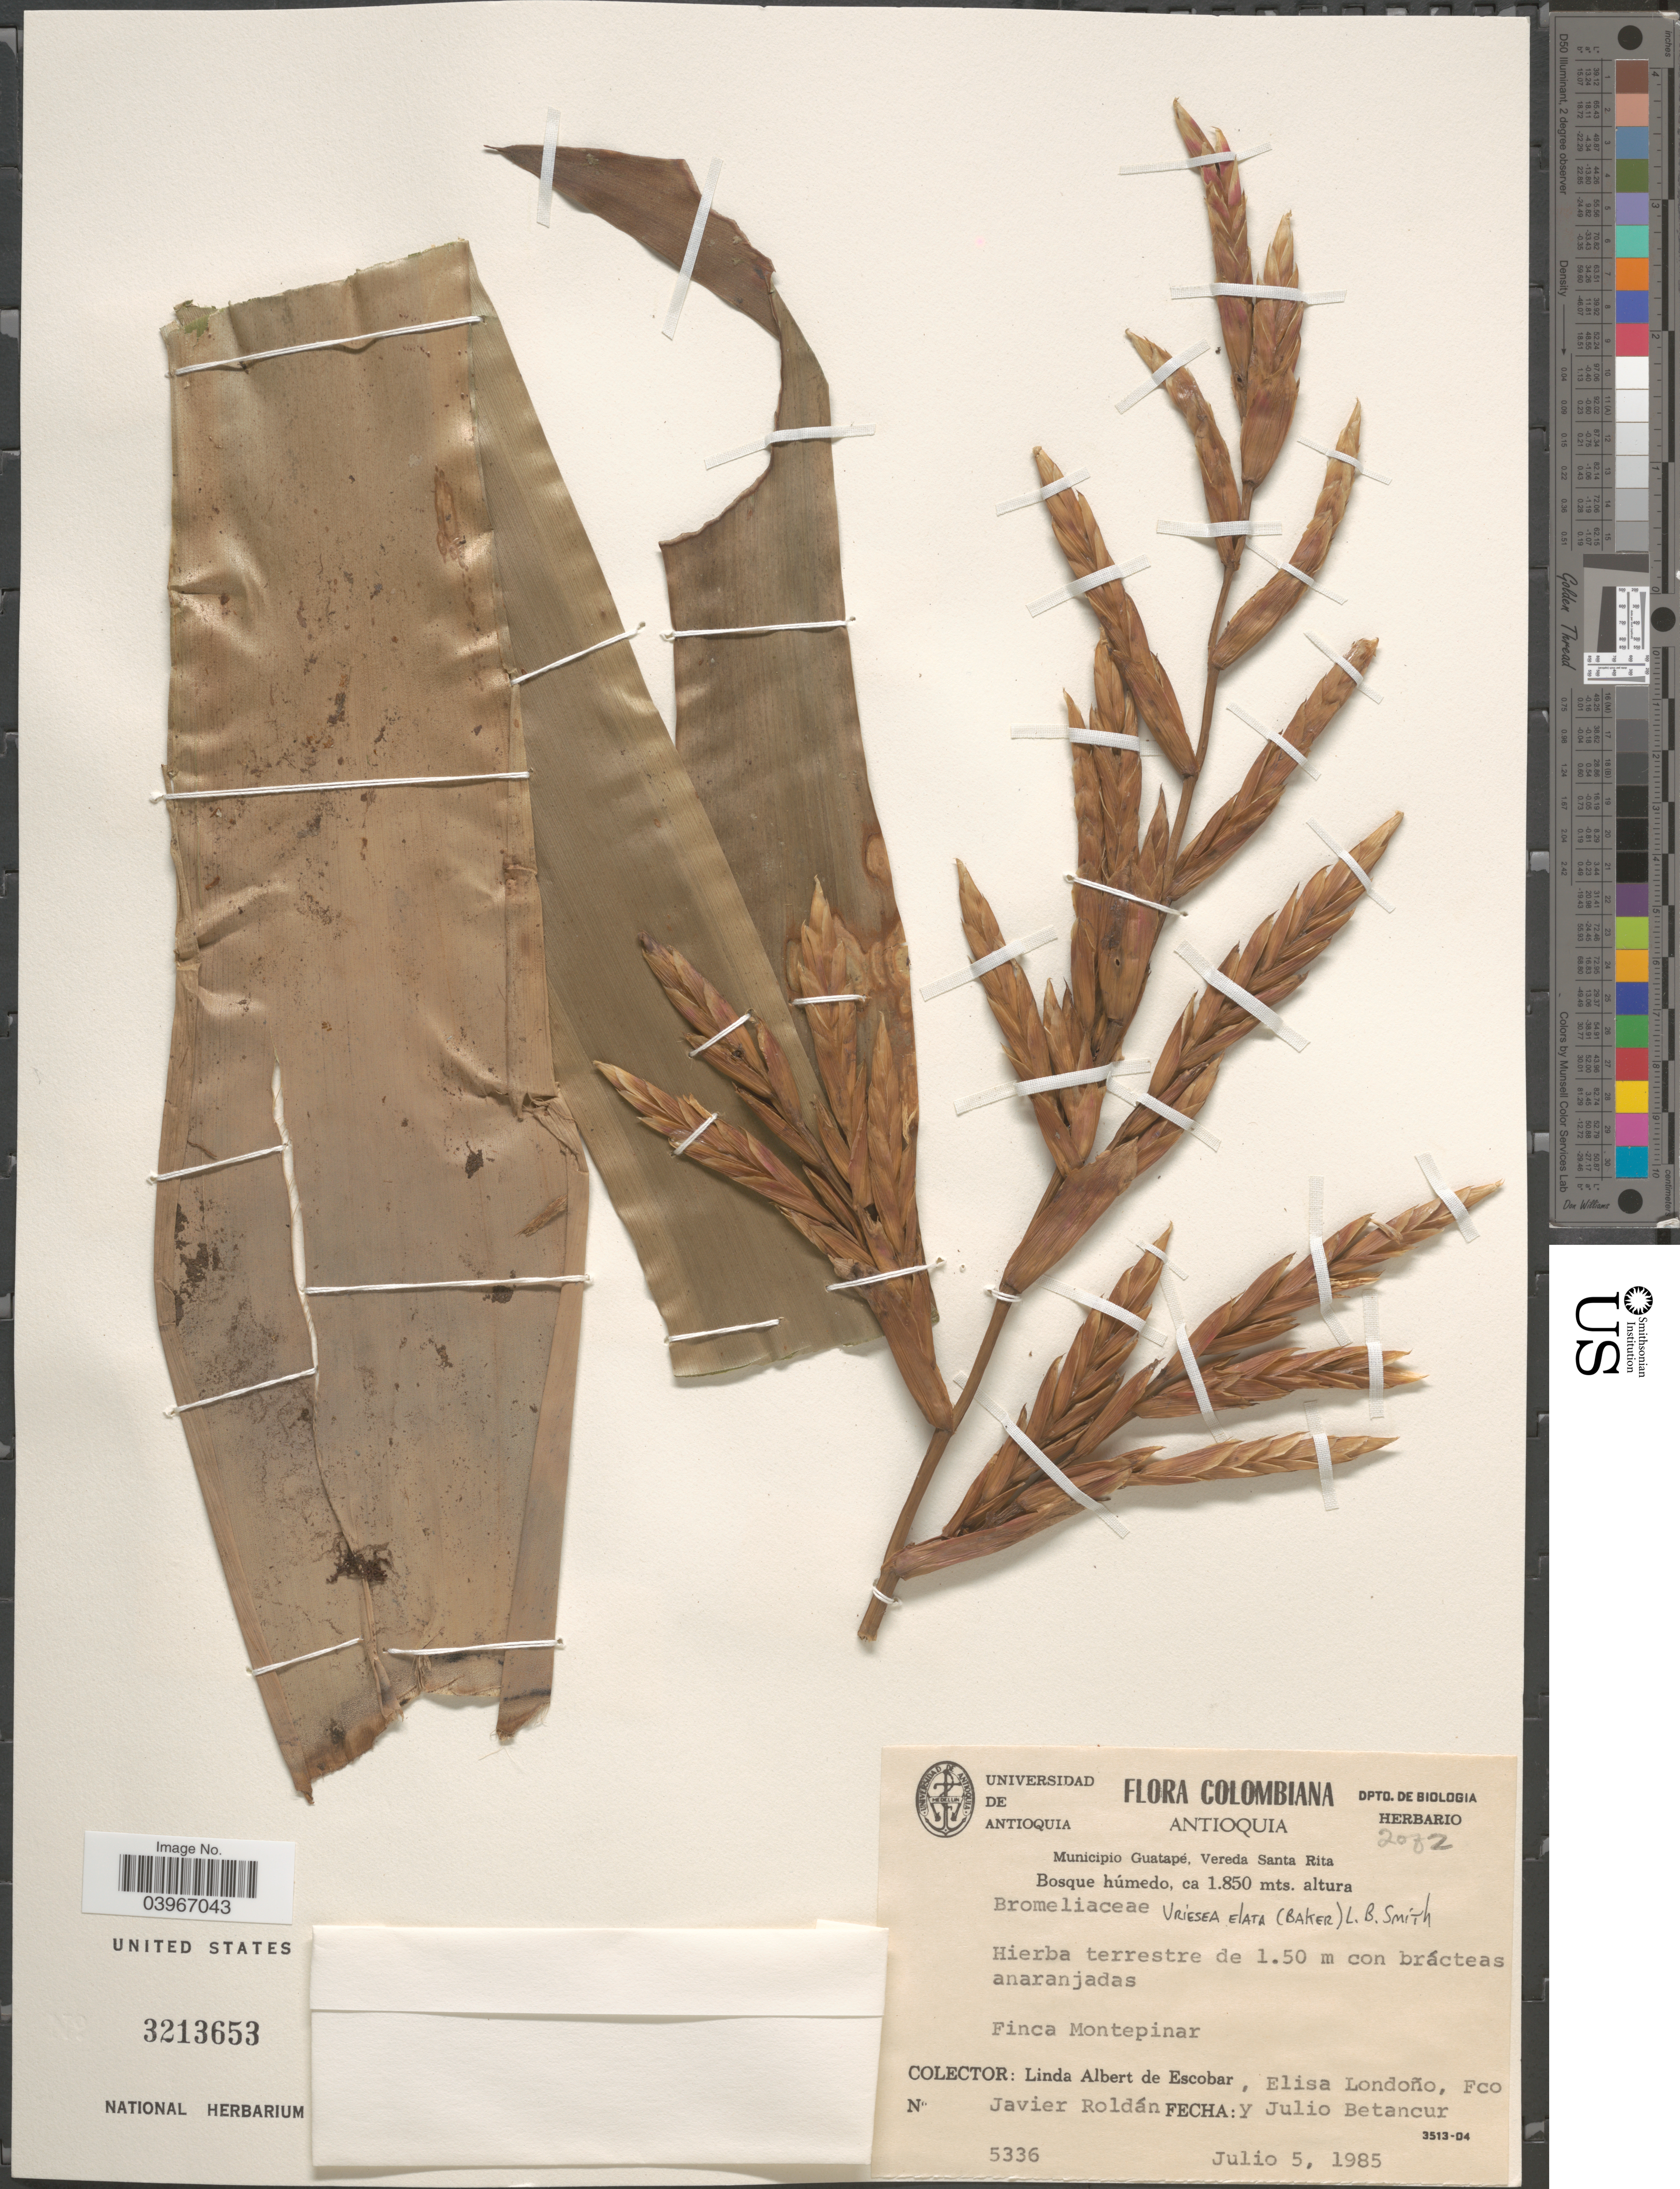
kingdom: Plantae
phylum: Tracheophyta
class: Liliopsida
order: Poales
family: Bromeliaceae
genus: Vriesea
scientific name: Vriesea elata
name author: (Baker) L.B. Sm.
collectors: L. K. de Escobar, E. Londono, F. J. Roldán & J. Betancur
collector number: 5336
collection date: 1985-07-05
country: Colombia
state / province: Antioquia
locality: Municipio Guatapé, Vereda Santa Rita. Finca Montepinar.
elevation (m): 1850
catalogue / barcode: US 3213653